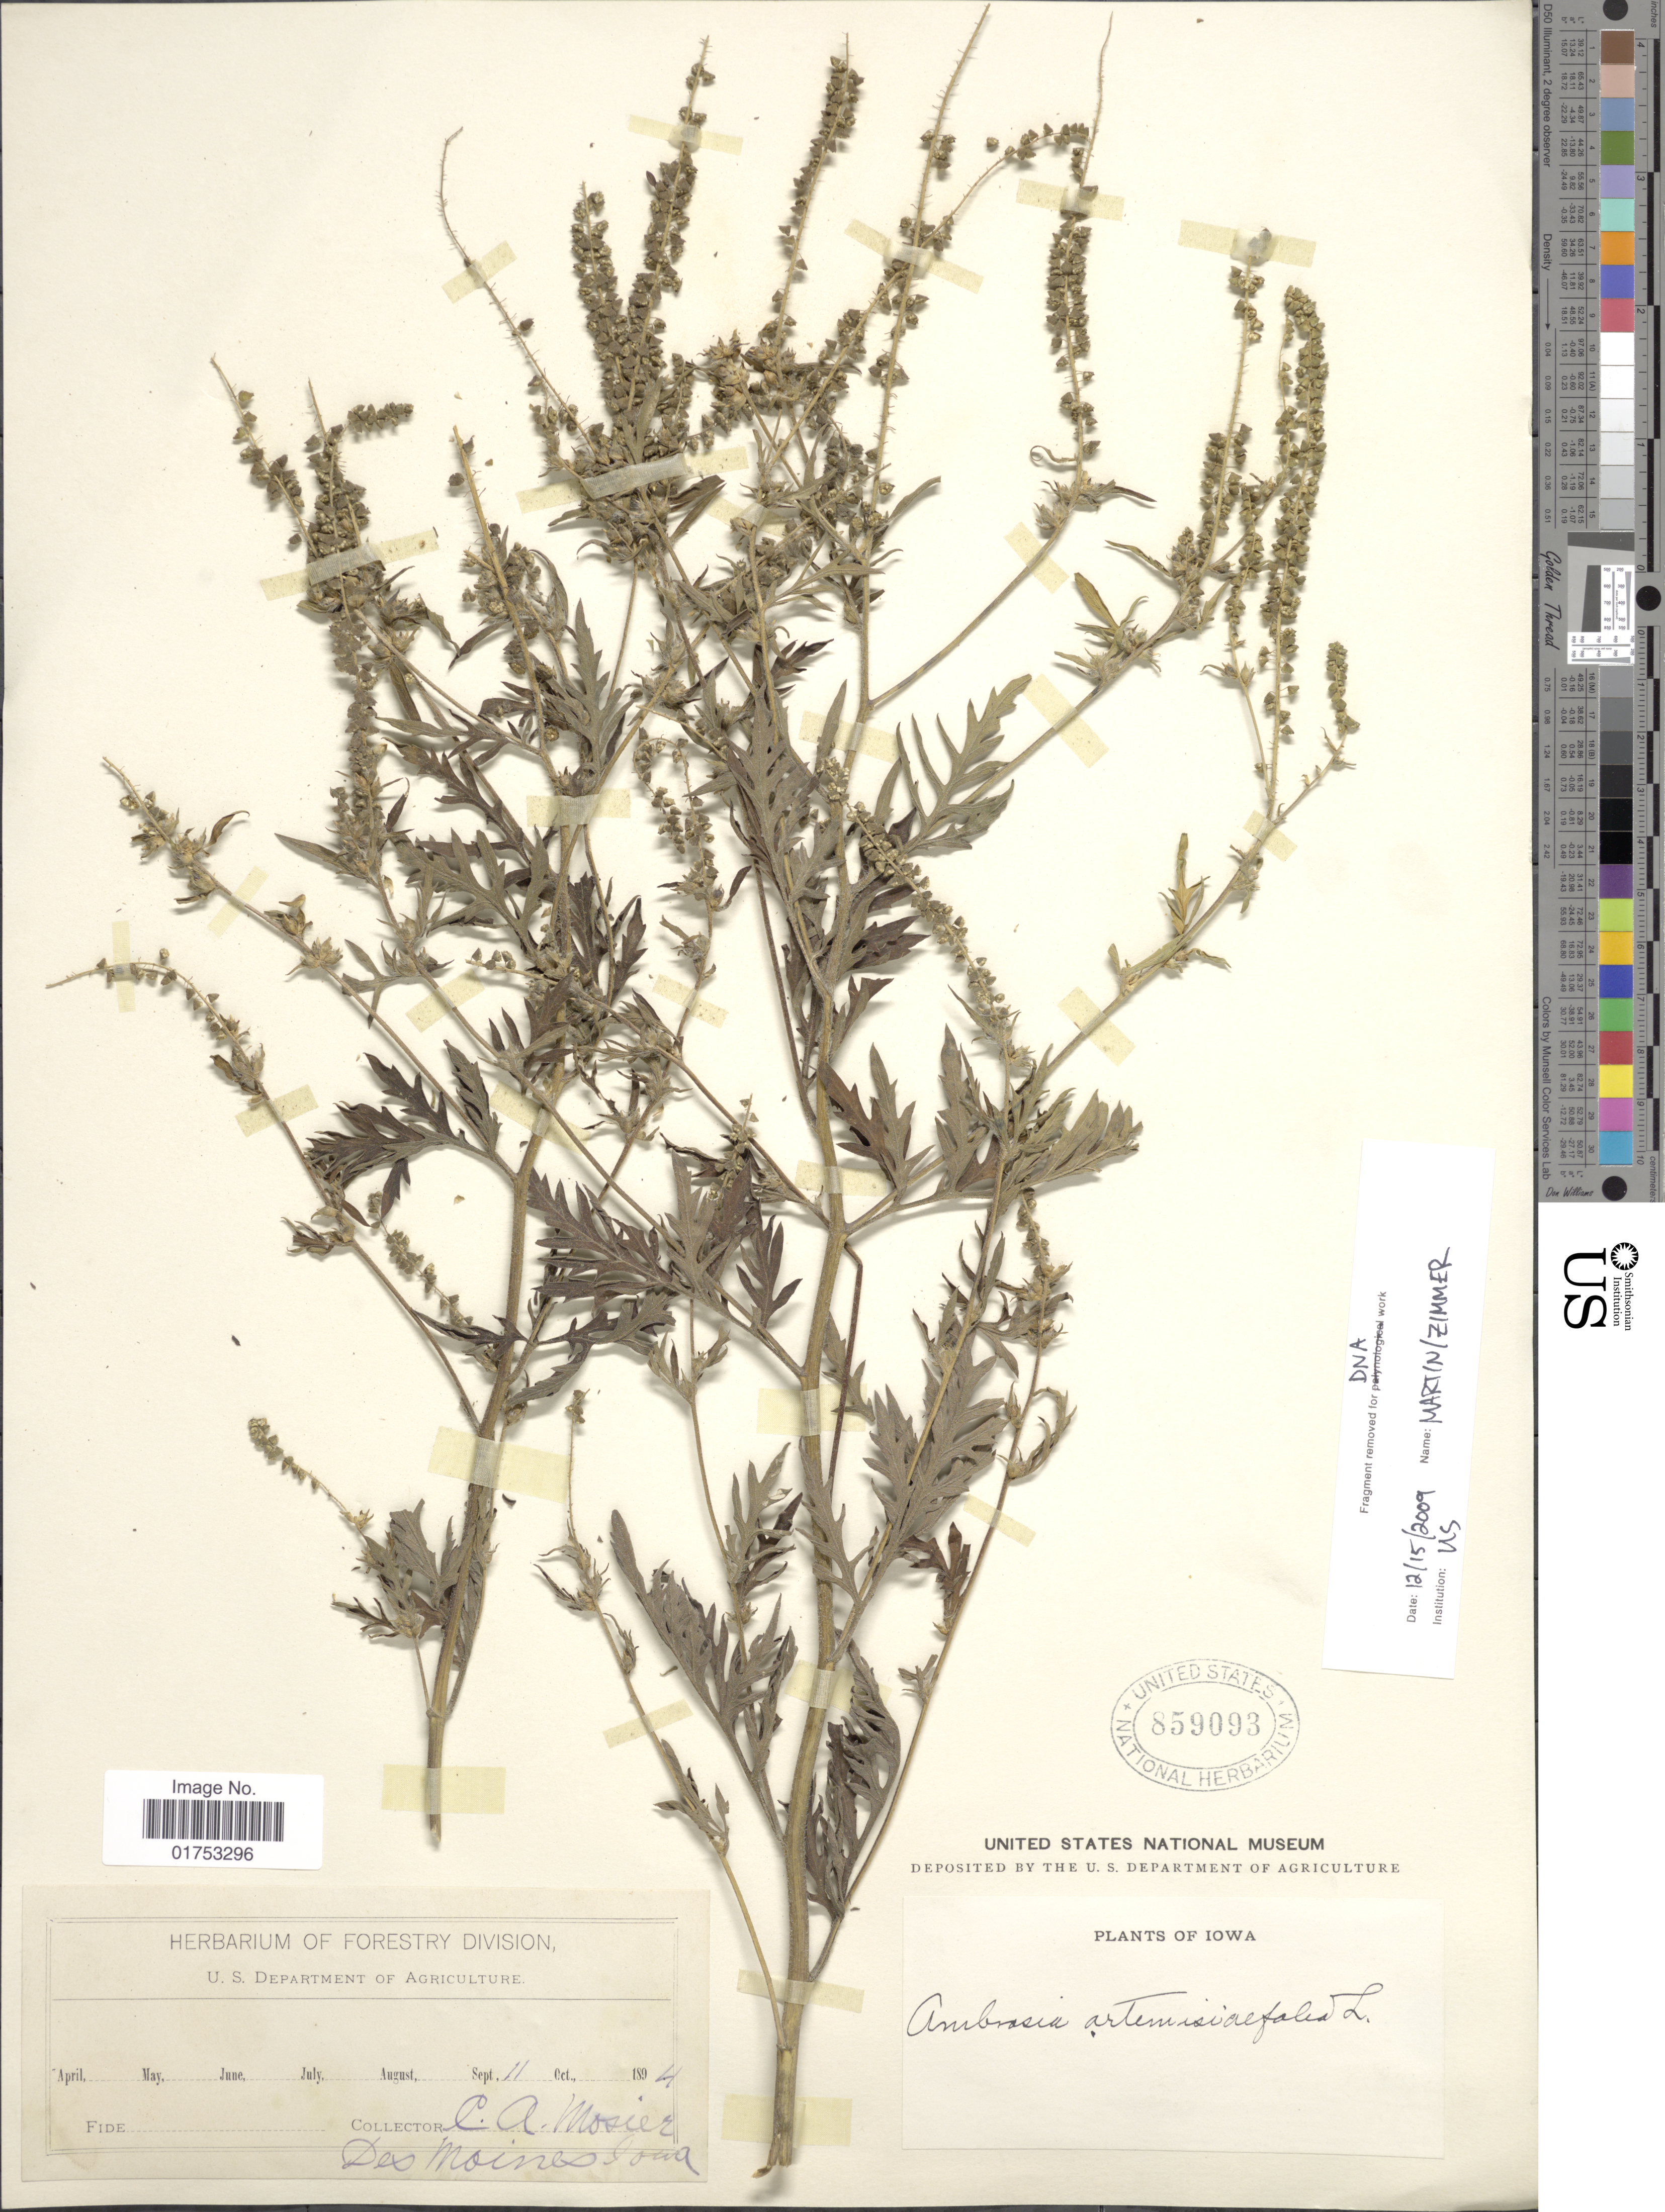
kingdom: Plantae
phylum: Tracheophyta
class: Magnoliopsida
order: Asterales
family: Asteraceae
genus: Ambrosia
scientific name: Ambrosia artemisiifolia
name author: L.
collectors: C. A. Mosier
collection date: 1894-09-11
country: United States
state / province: Iowa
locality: Des Moines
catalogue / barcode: US 859093